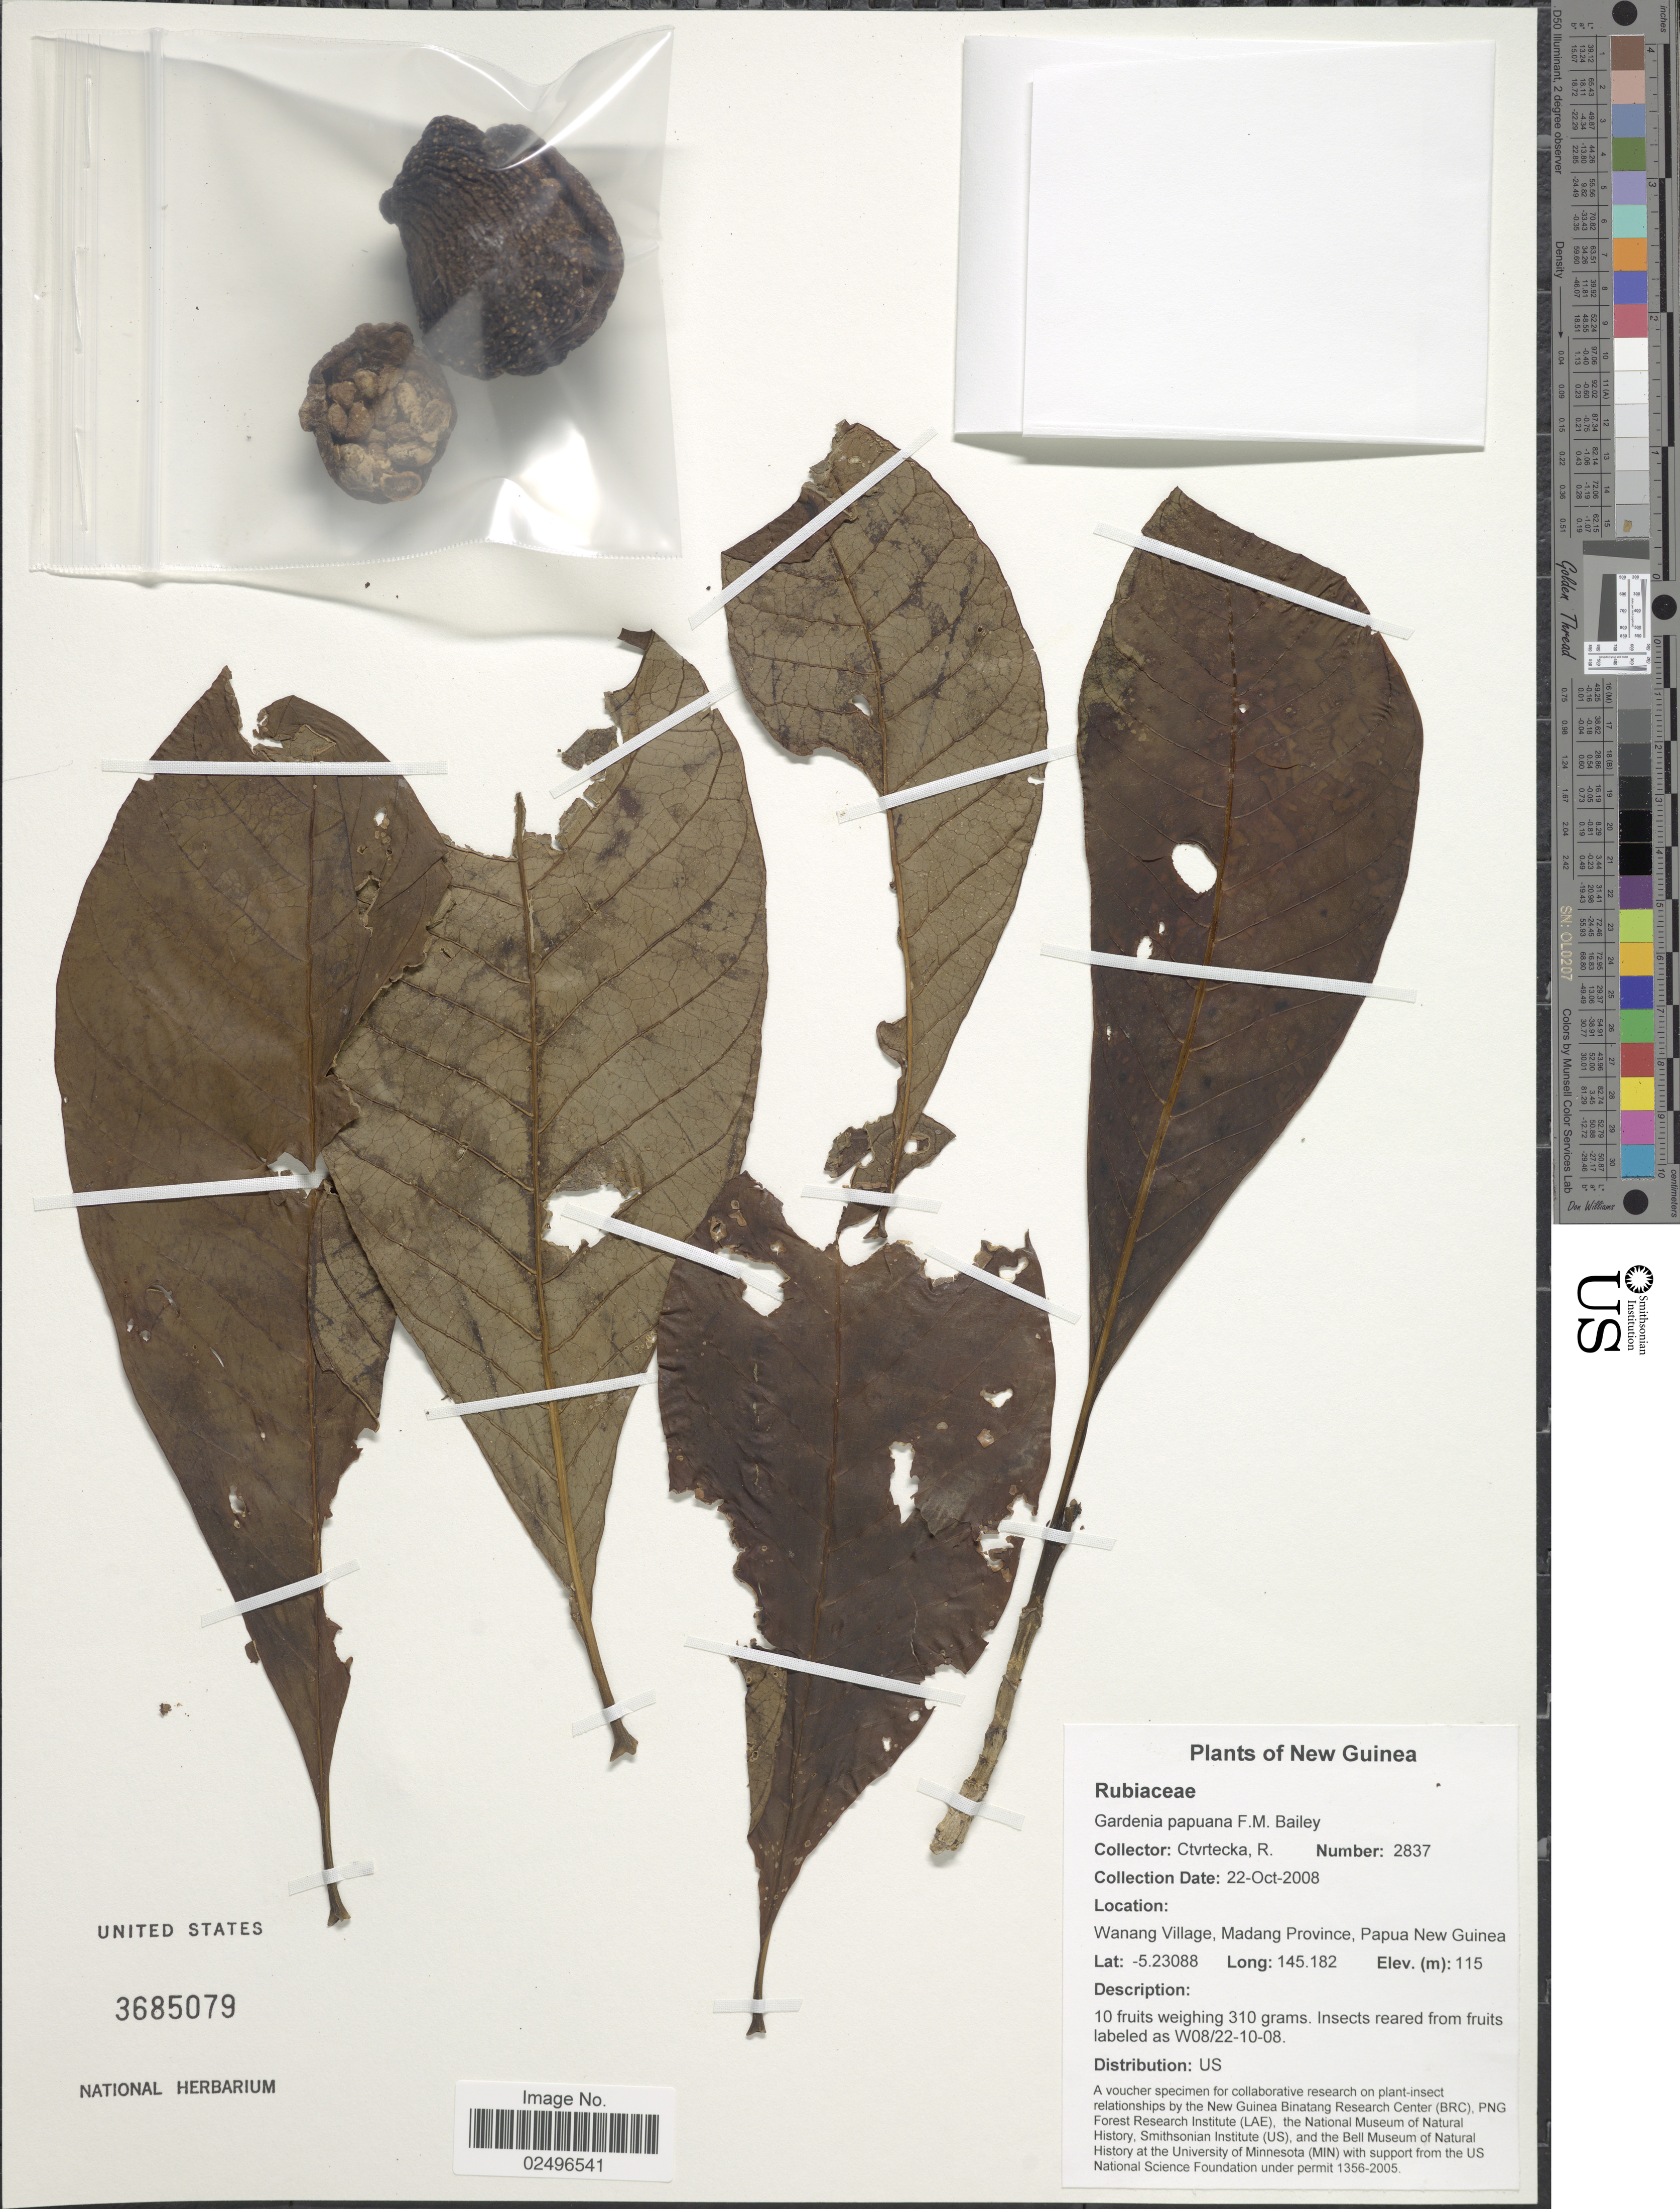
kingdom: Plantae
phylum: Tracheophyta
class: Magnoliopsida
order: Gentianales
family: Rubiaceae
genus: Gardenia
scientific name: Gardenia papuana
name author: F.M. Bailey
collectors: R. Ctvrtecka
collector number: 2837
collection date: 2008-10-22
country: Papua New Guinea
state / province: Madang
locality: New Guinea, Wanang Village, Madang Province, Papua New Guinea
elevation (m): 115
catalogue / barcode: US 3685079